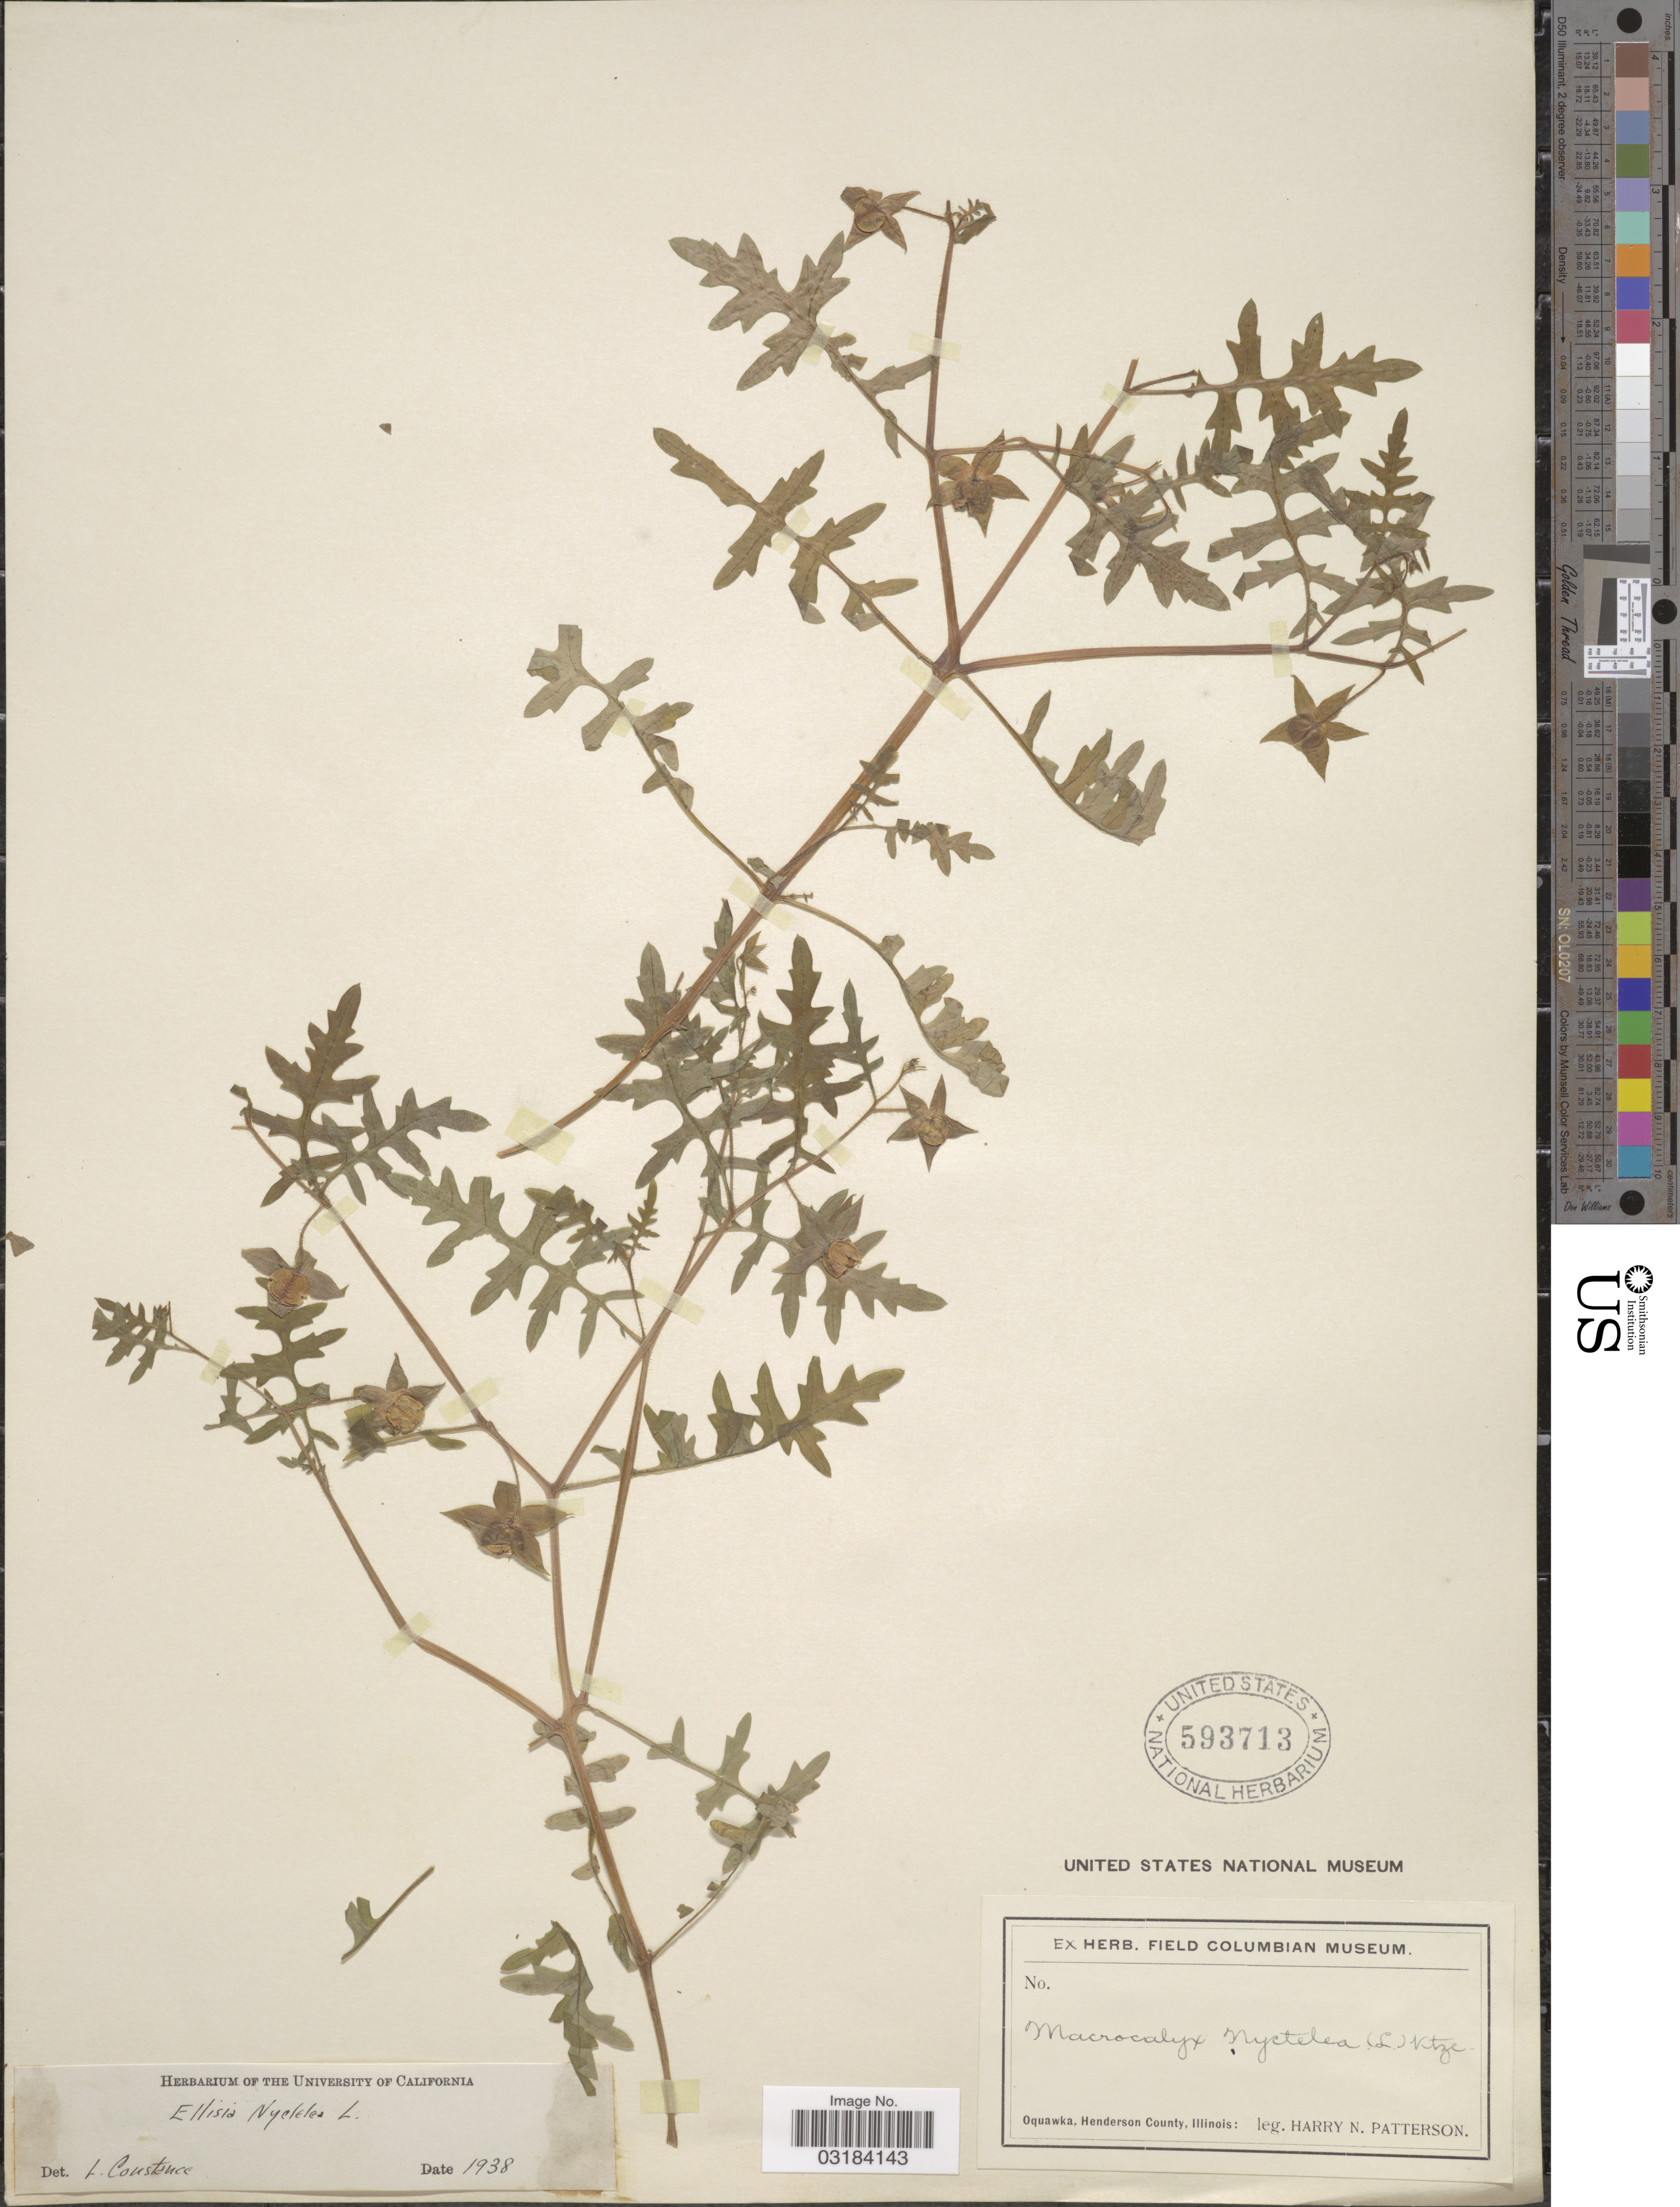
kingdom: Plantae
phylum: Tracheophyta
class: Magnoliopsida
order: Boraginales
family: Hydrophyllaceae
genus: Ellisia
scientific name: Ellisia nyctelea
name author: L.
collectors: H. N. Patterson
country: United States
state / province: Illinois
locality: Oquawka, Henderson County.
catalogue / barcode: US 593713